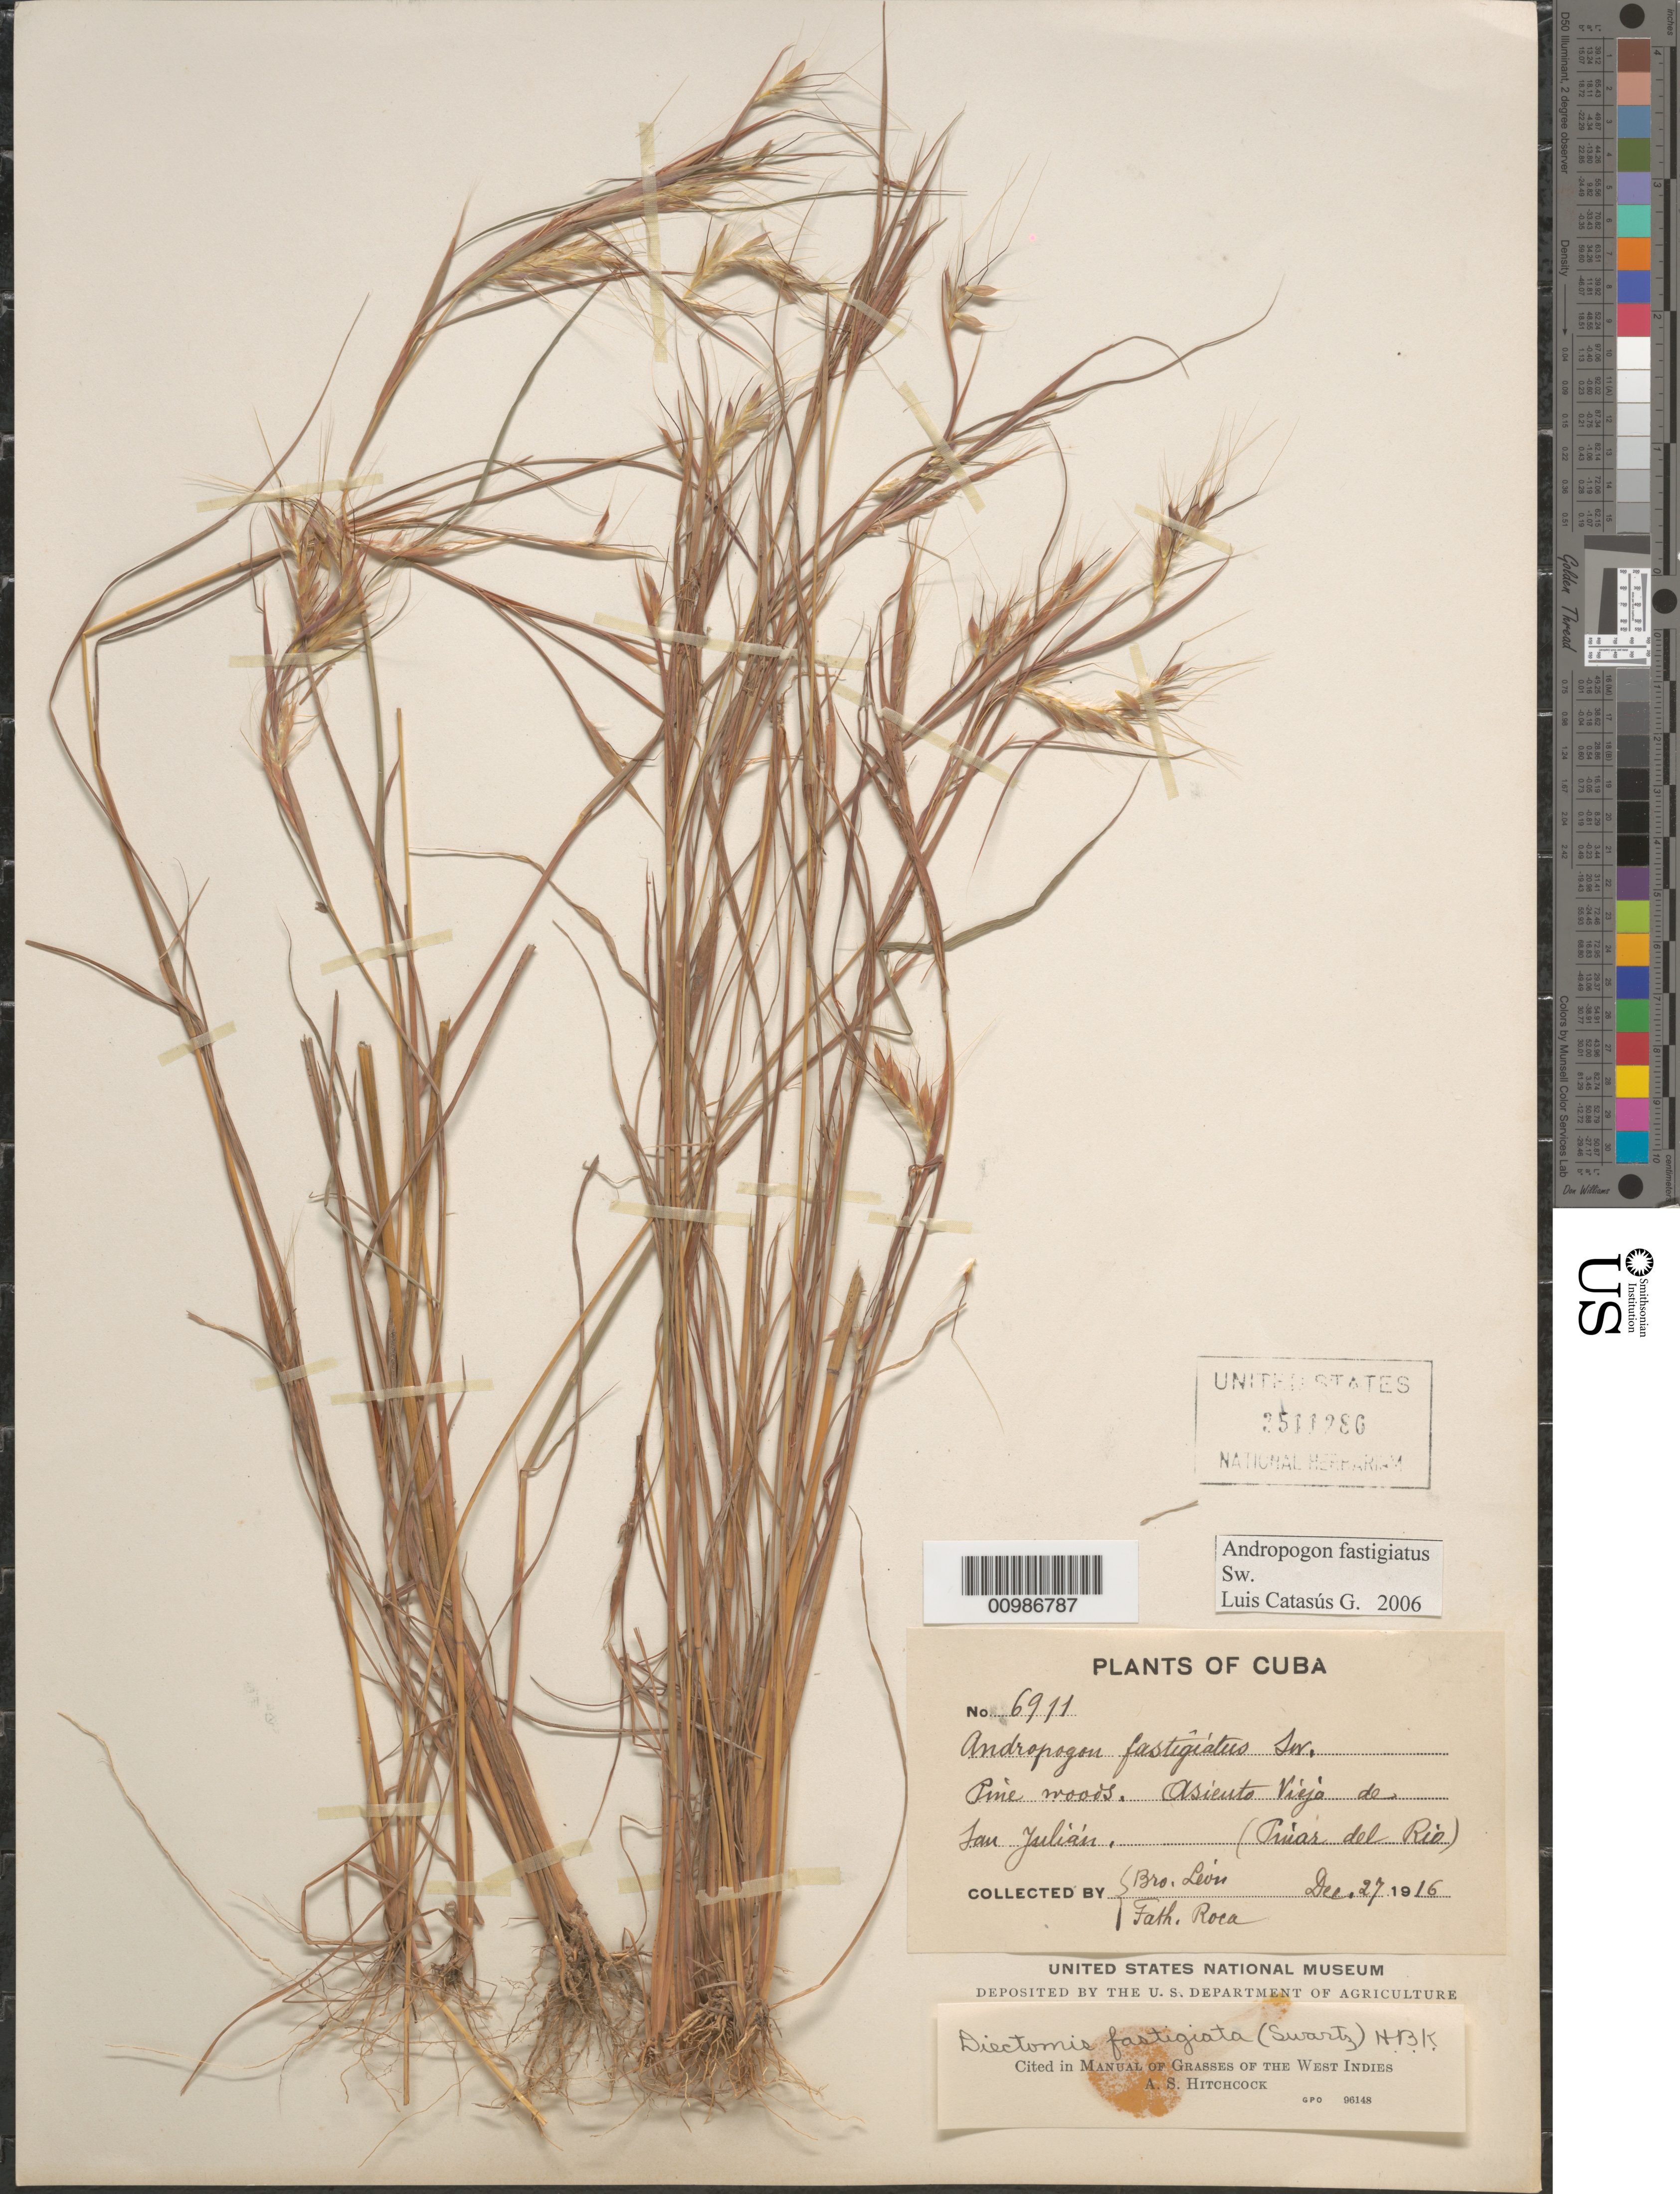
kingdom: Plantae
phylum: Tracheophyta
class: Liliopsida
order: Poales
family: Poaceae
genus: Andropogon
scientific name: Andropogon fastigiatus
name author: Sw.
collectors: Bro. León & F. Roca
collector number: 6911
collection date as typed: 27 Dec 1916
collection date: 1916-12-27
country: Cuba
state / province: Pinar del Rio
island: Cuba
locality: Asiento Viejo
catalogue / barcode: US 3511286